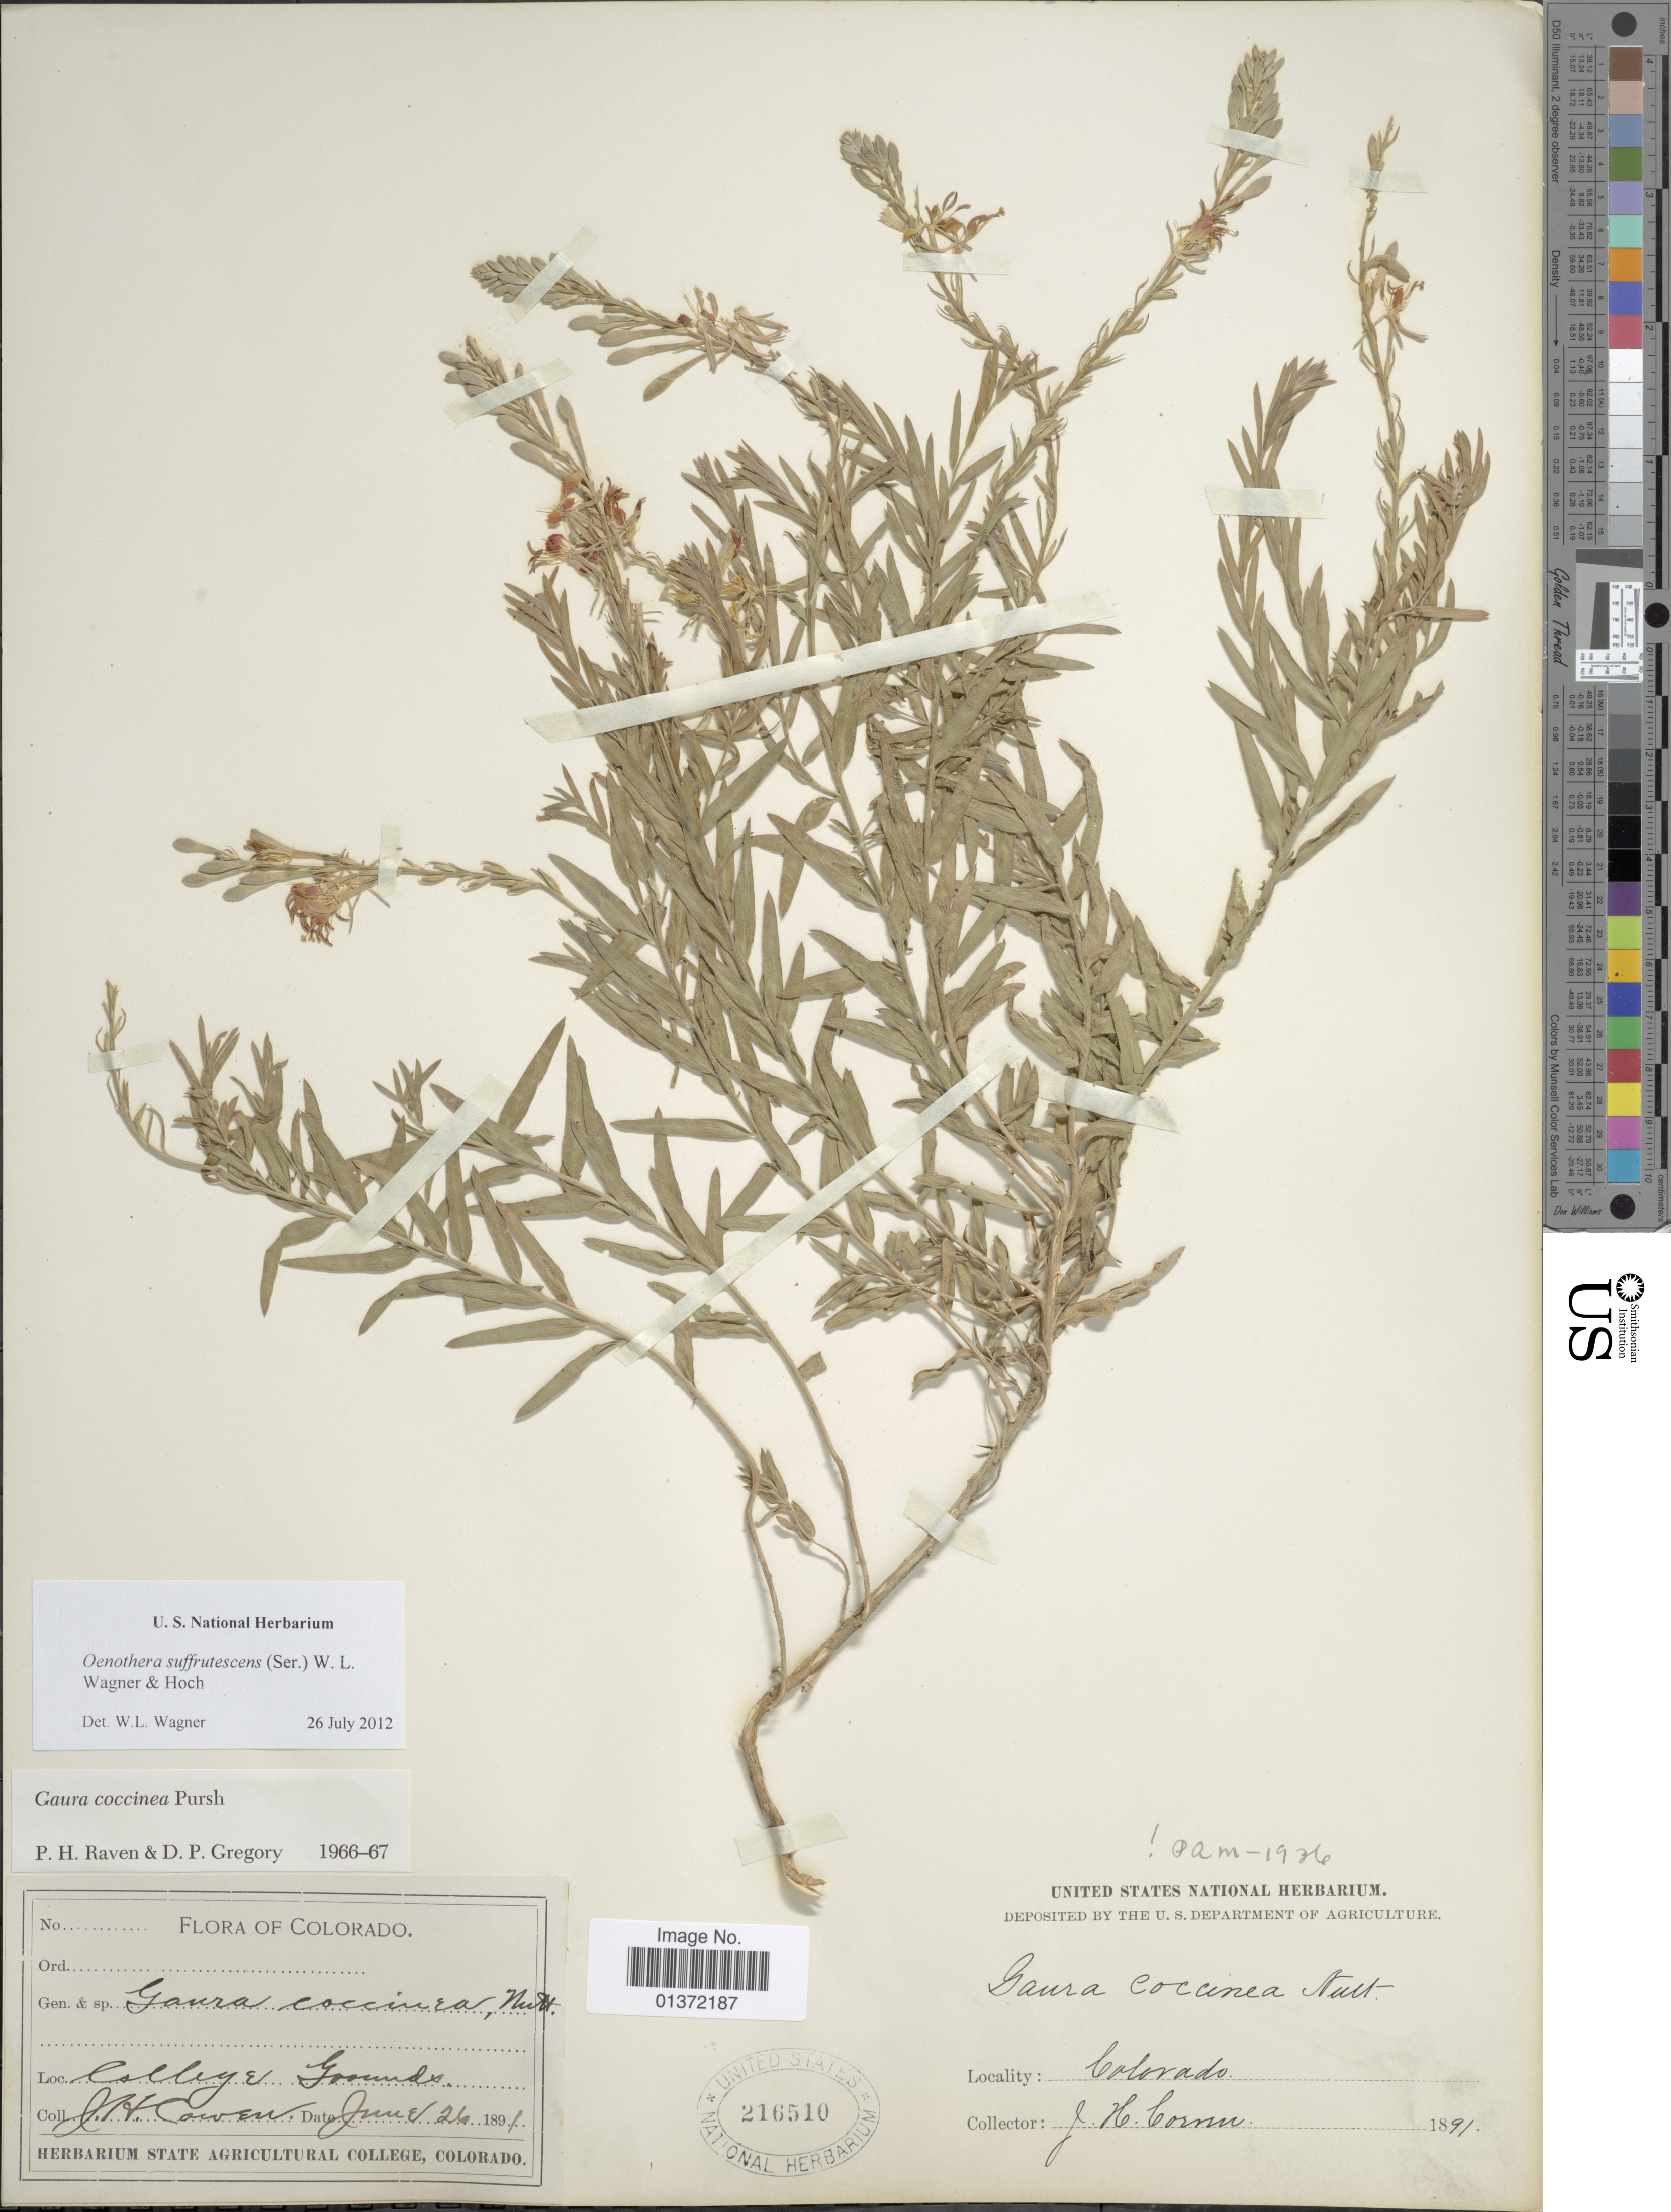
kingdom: Plantae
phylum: Tracheophyta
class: Magnoliopsida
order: Myrtales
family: Onagraceae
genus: Oenothera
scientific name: Oenothera suffrutescens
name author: (Ser.) W.L. Wagner & Hoch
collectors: J. H. Cowen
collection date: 1891-06-26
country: United States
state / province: Colorado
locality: College Grounds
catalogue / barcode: US 216510